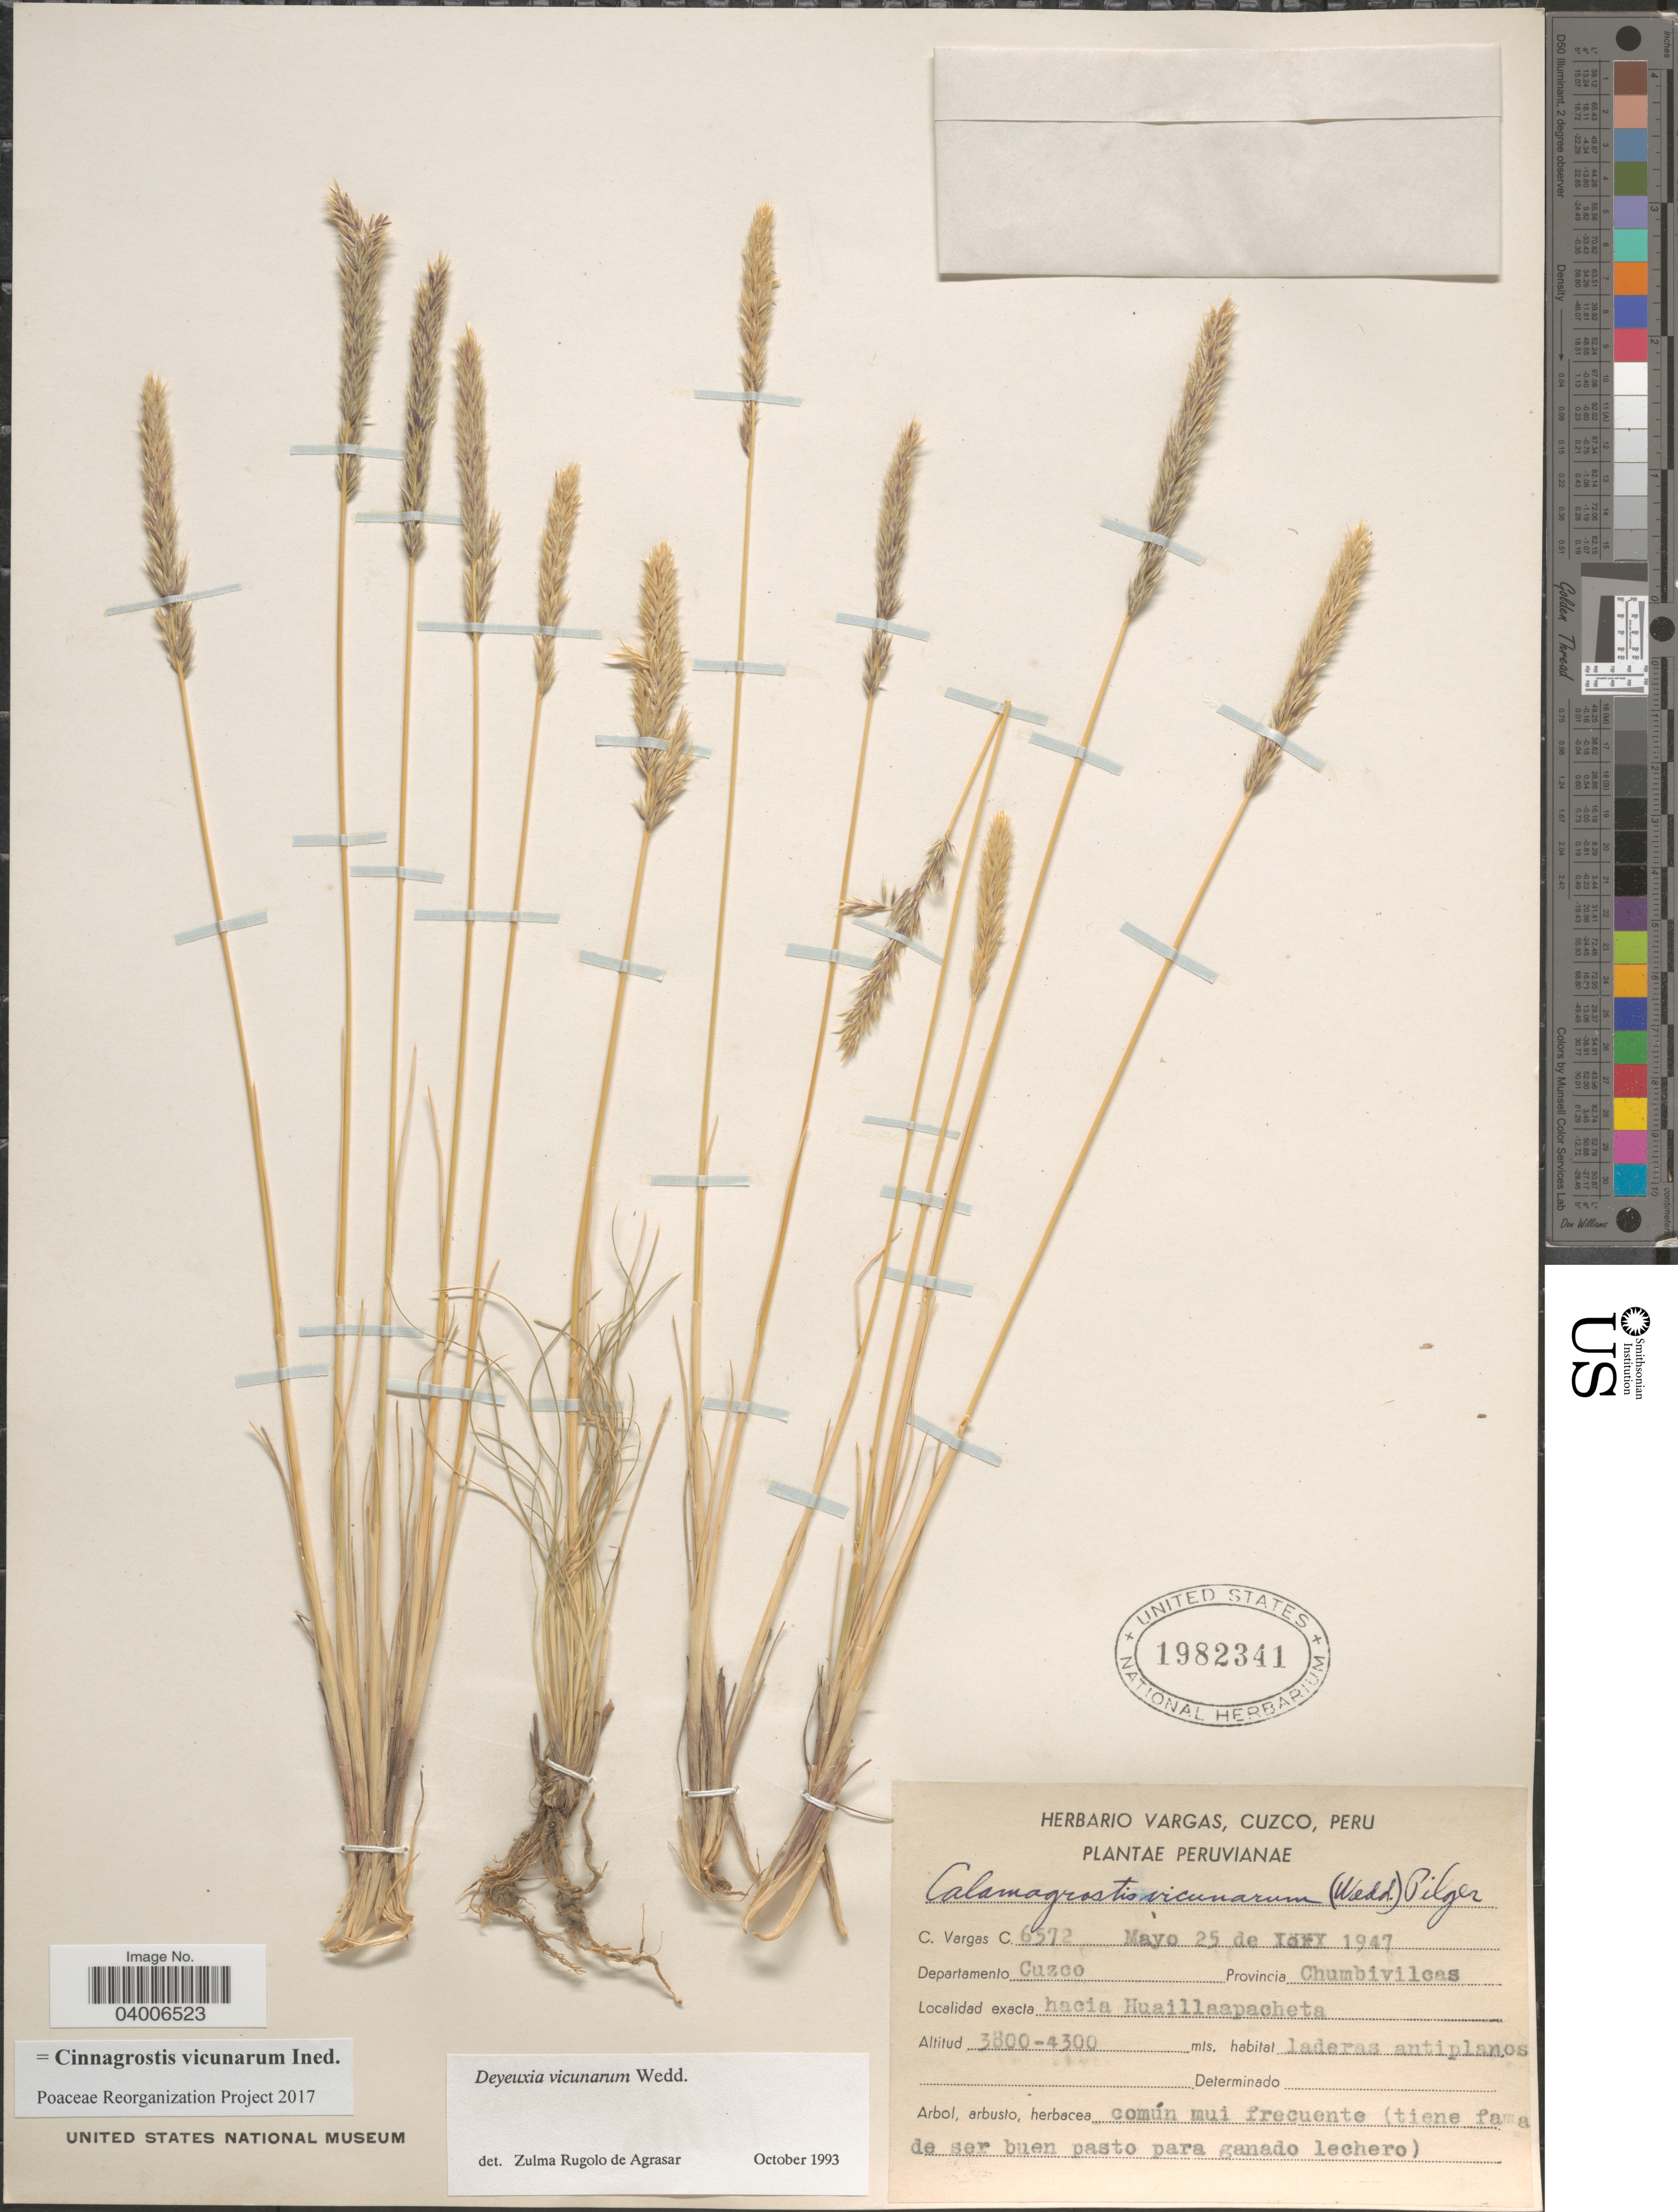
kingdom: Plantae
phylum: Tracheophyta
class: Liliopsida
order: Poales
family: Poaceae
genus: Cinnagrostis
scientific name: Cinnagrostis vicunarum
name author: (Wedd.) P.M. Peterson et al.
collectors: C. Vargas Calderón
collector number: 6572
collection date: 1947-05-25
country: Peru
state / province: Cusco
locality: Departamento Cuzco. Provincia Chumbivilcas. Hacia Huaillaapacheta.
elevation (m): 3800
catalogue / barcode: US 1982341